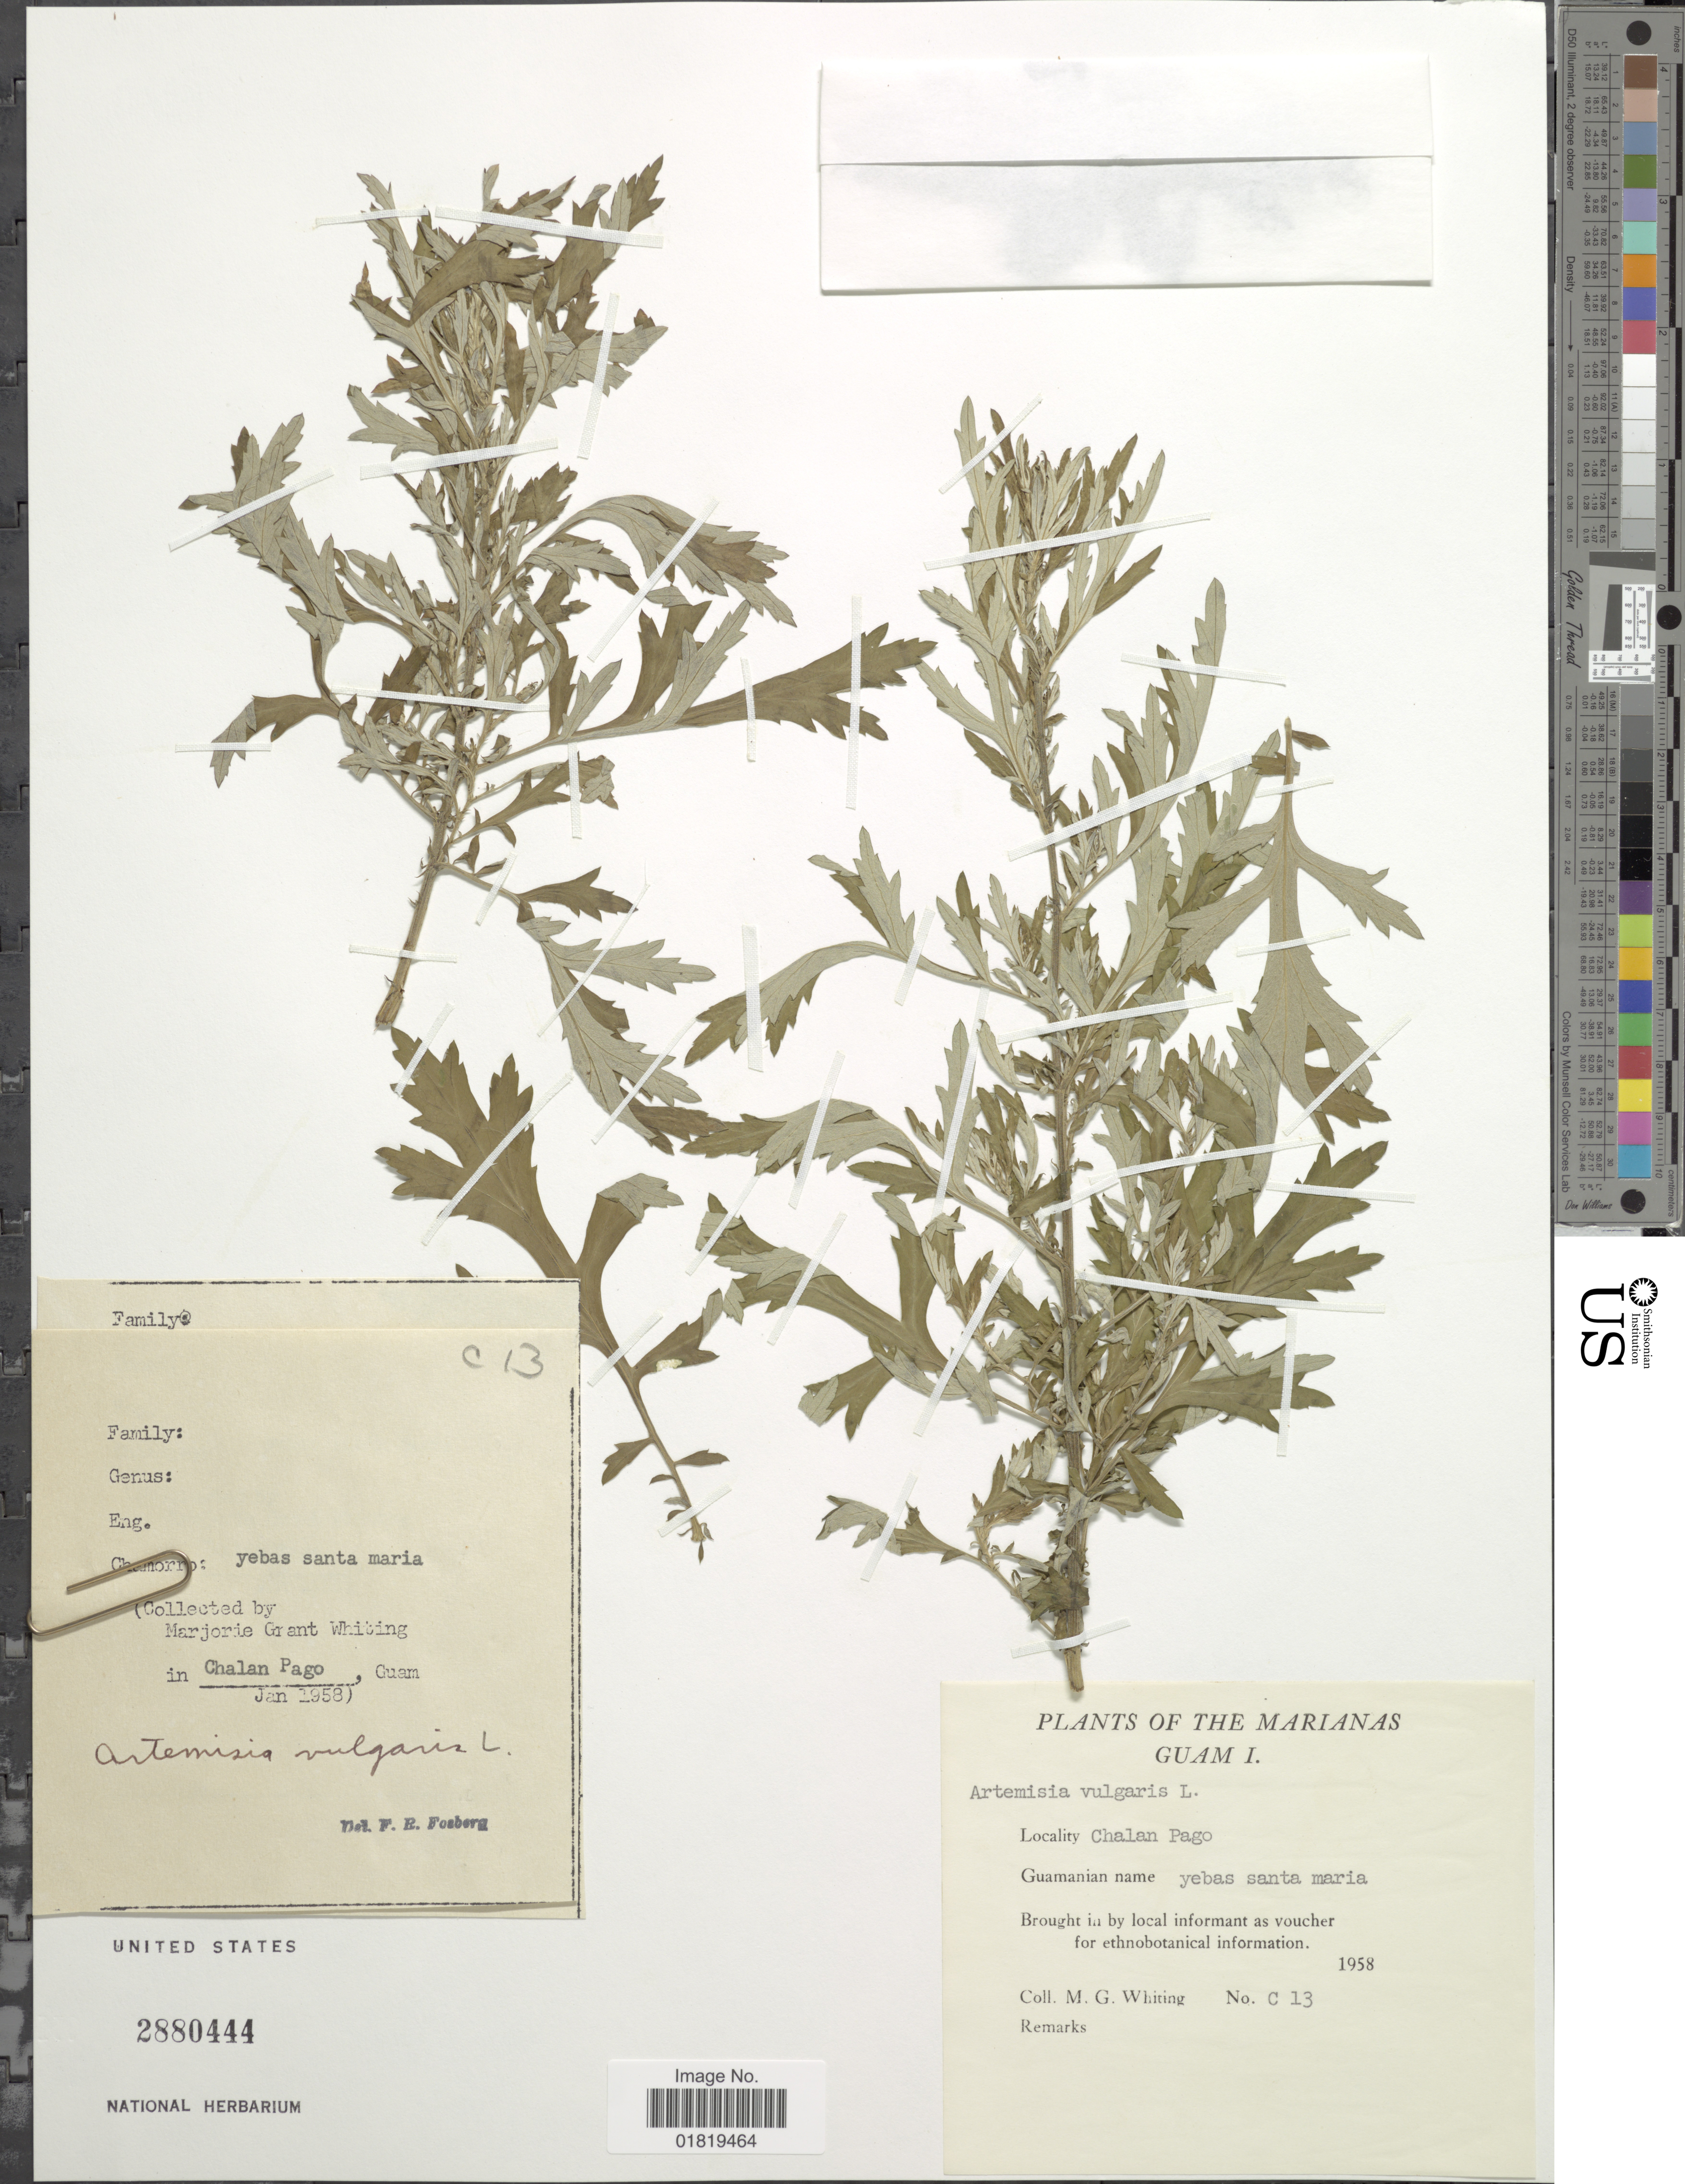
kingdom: Plantae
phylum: Tracheophyta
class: Magnoliopsida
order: Asterales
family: Asteraceae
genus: Artemisia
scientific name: Artemisia vulgaris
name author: L.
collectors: M. Whiting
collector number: C13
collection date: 1958-01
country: Guam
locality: The Marianas, Chalan Pago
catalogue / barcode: US 2880444